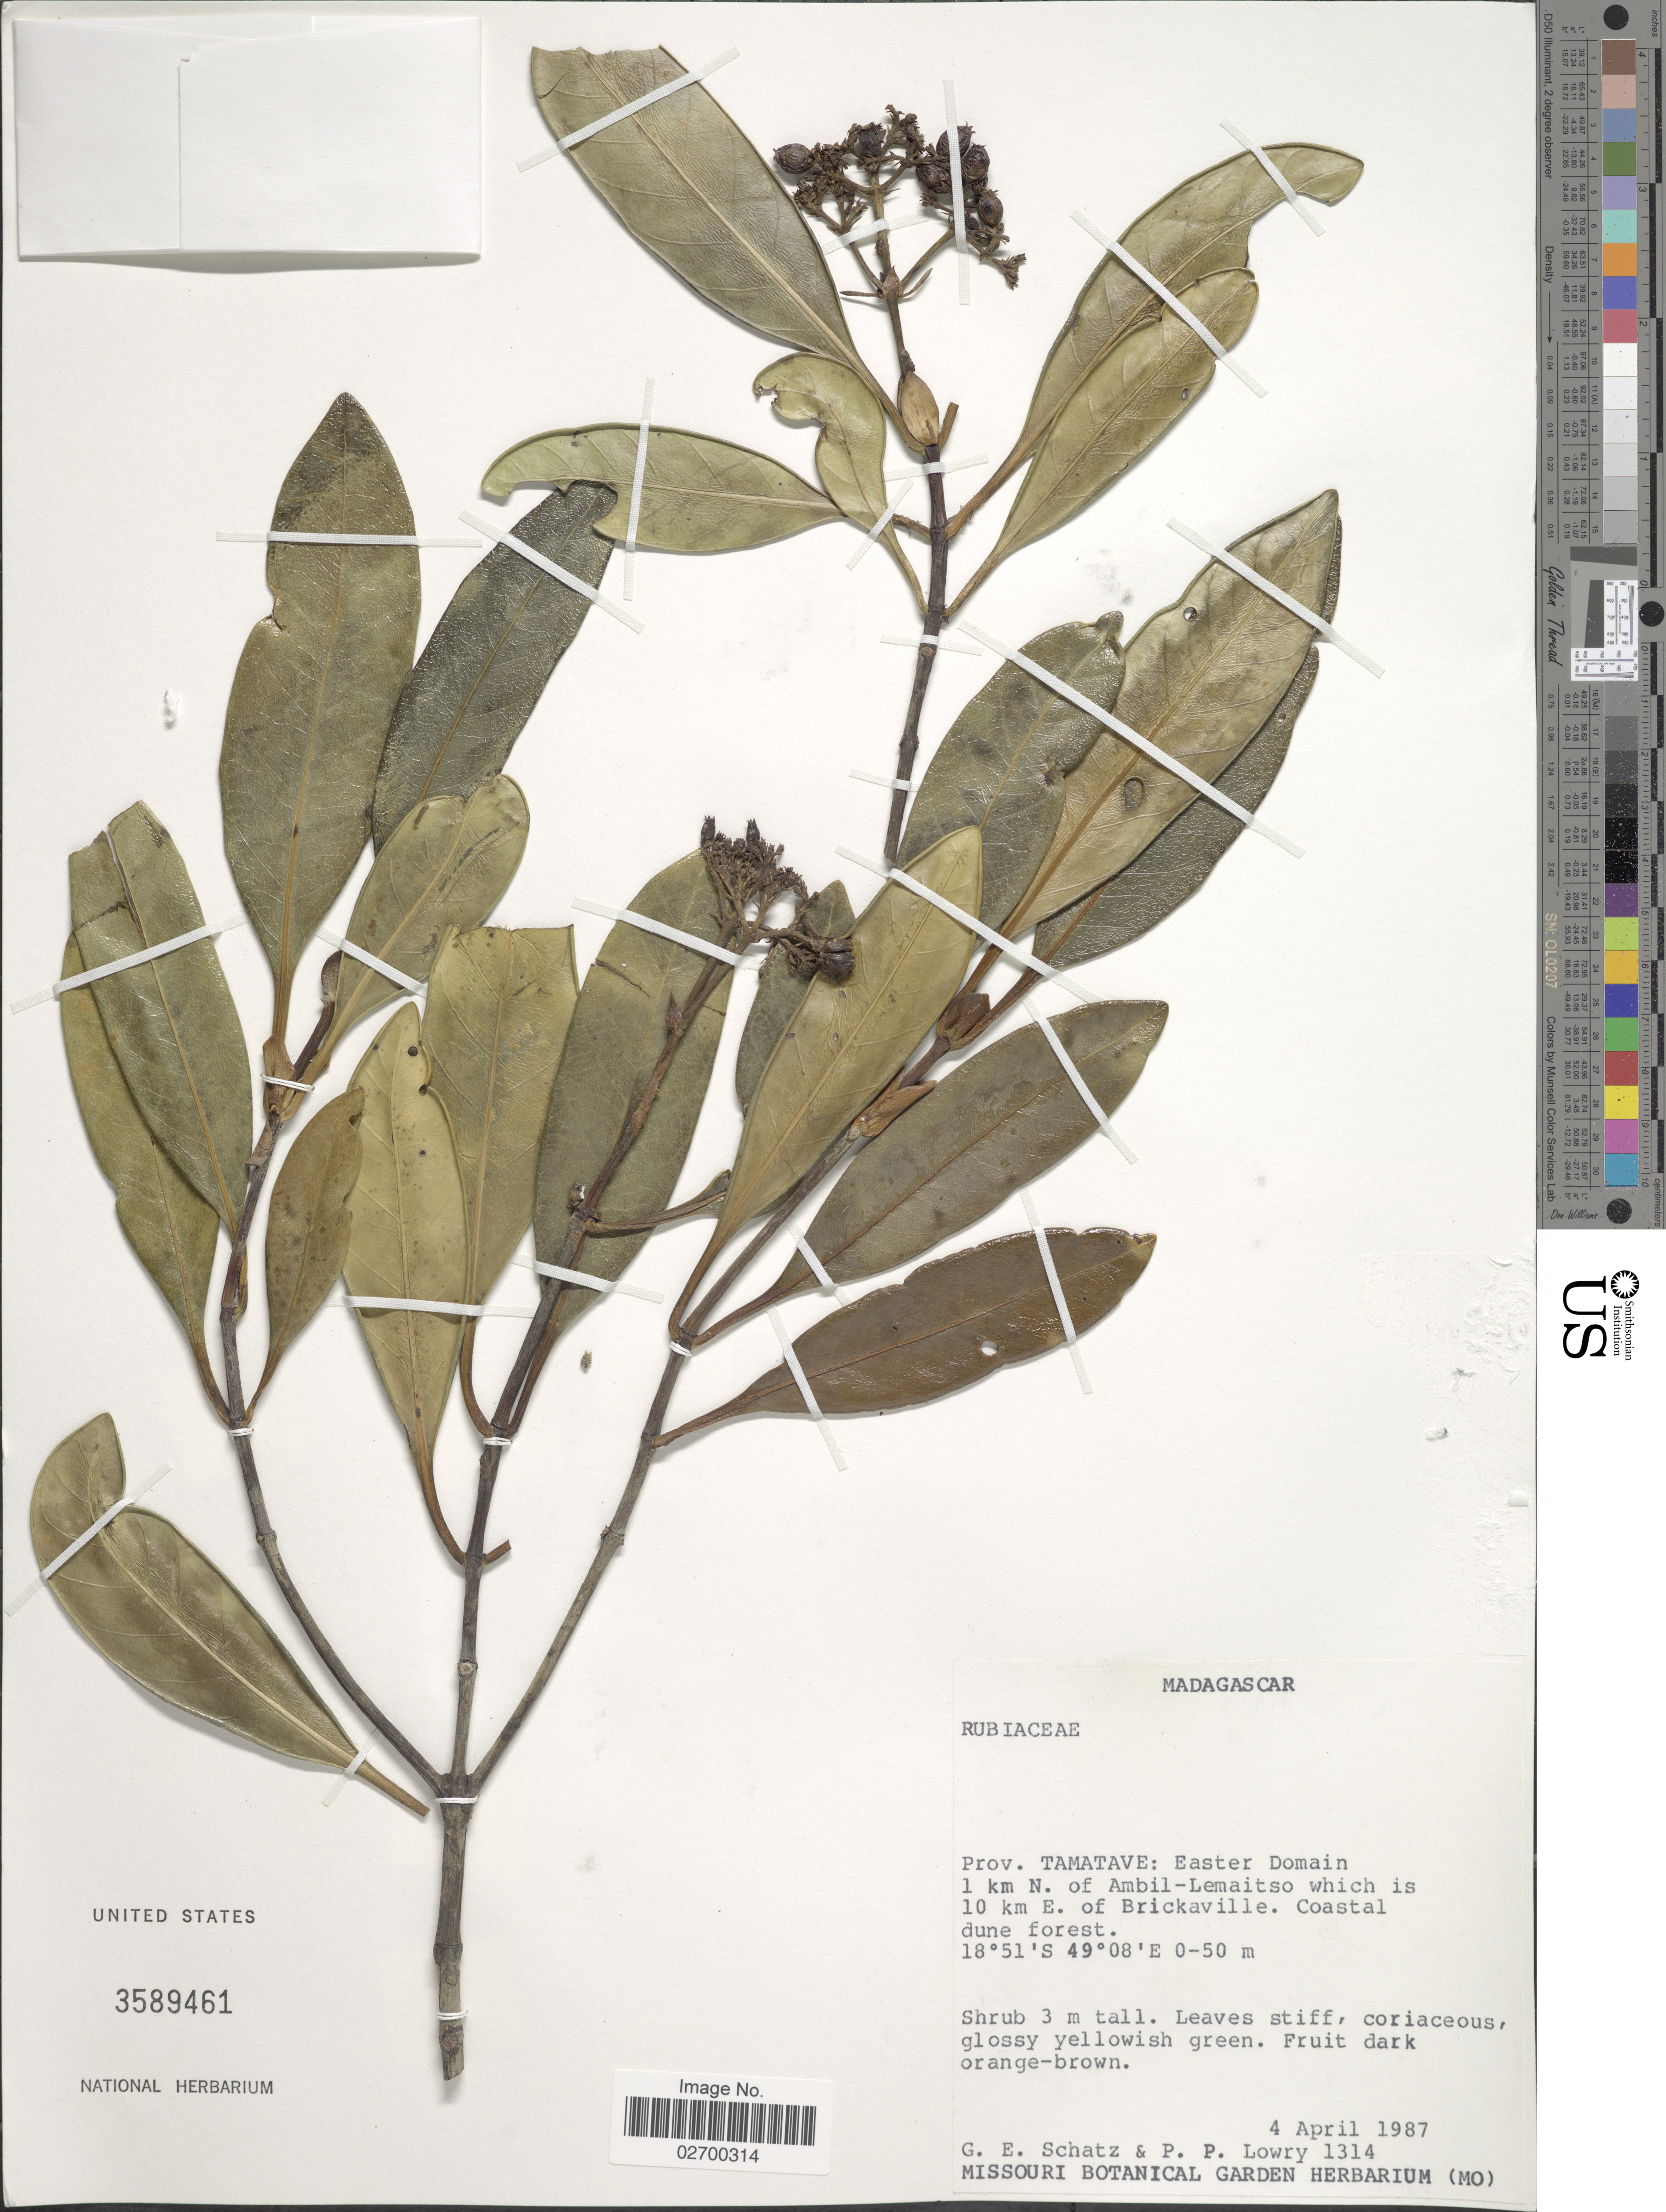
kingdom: Plantae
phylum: Tracheophyta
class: Magnoliopsida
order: Gentianales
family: Rubiaceae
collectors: G. Schatz & P. Lowry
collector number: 1314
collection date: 1987-04-04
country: Madagascar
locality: Prov. Tamatave: Eastern Domain 1 km N. of Ambil-Lemaitso which is 10 km E. of Brickaville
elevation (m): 0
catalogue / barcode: US 3589461